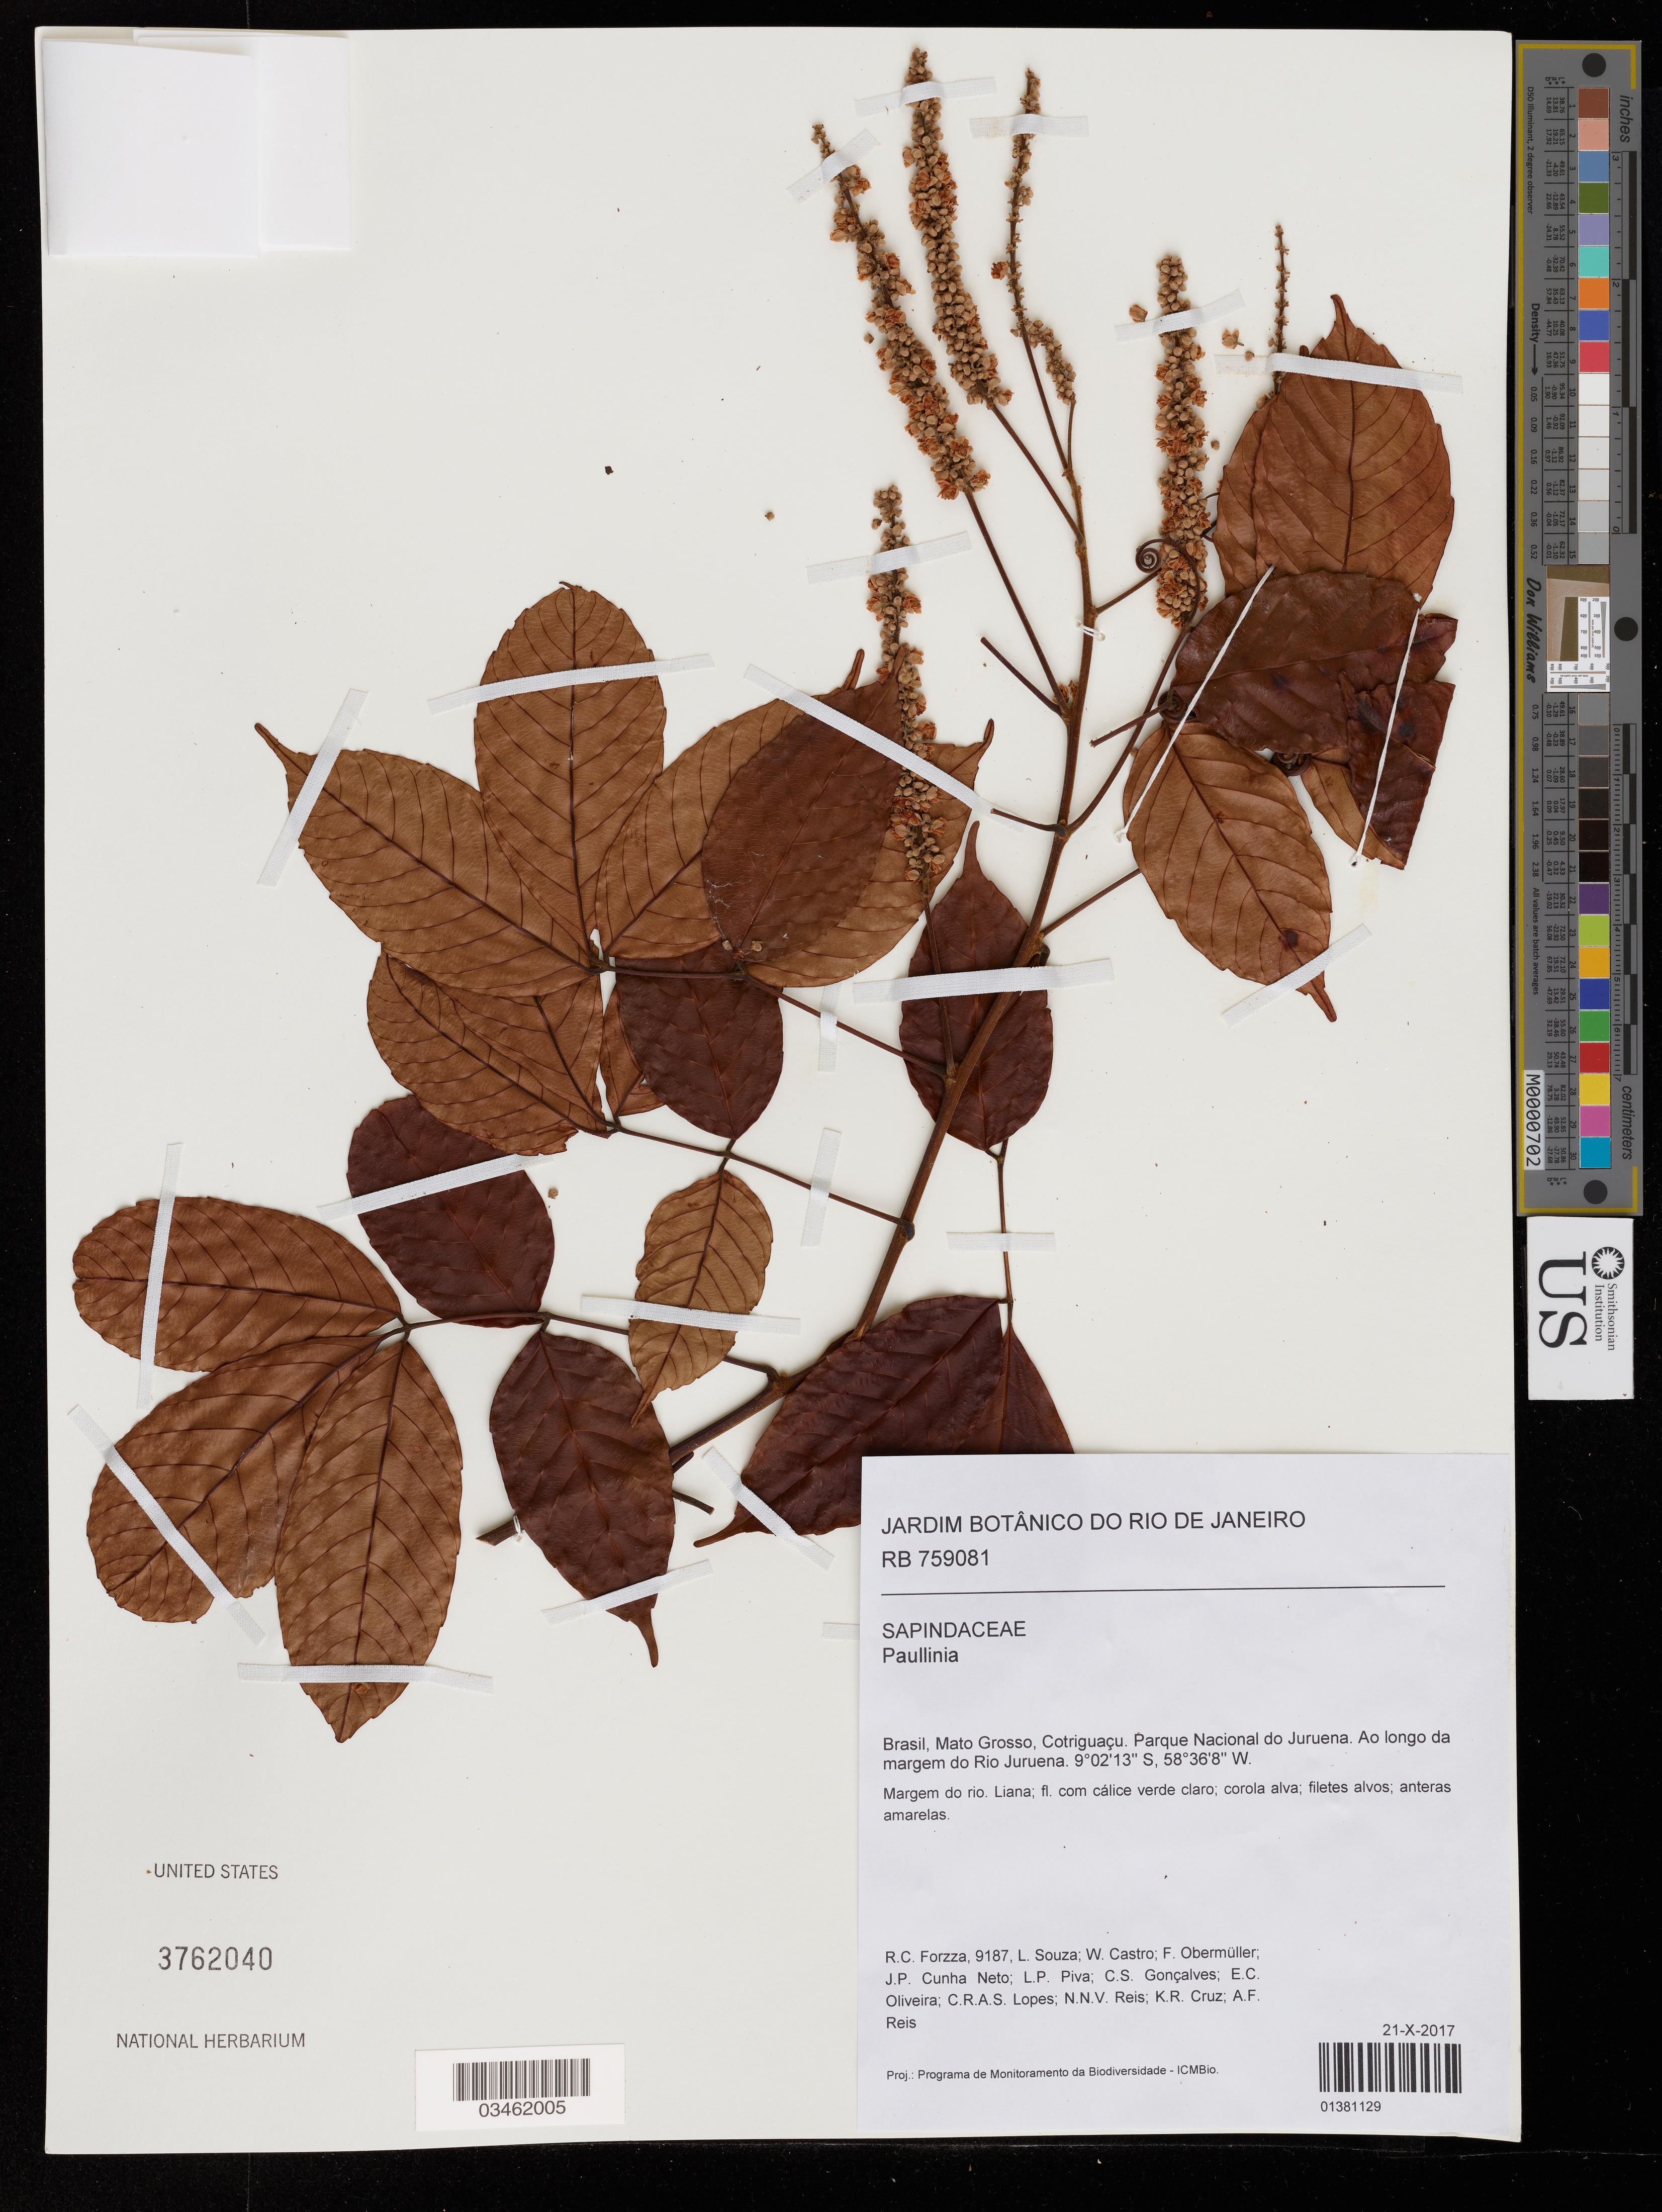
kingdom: Plantae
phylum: Tracheophyta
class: Magnoliopsida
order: Sapindales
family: Sapindaceae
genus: Paullinia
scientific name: Paullinia capreolata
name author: (Aubl.) Radlk.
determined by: Acevedo-Rodríguez, P.; Somner, G. V.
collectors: R. C. Forzza, L. Souza, W. Castro, F. A. Obermuller & et al.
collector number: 9187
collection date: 2017-10-21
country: Brazil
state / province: Mato Grosso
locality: Cotriguaçu. Parque Nacional do Juruena. Ao longo da margem do Rio Juruena.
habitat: Margem do río.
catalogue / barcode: US 3762040